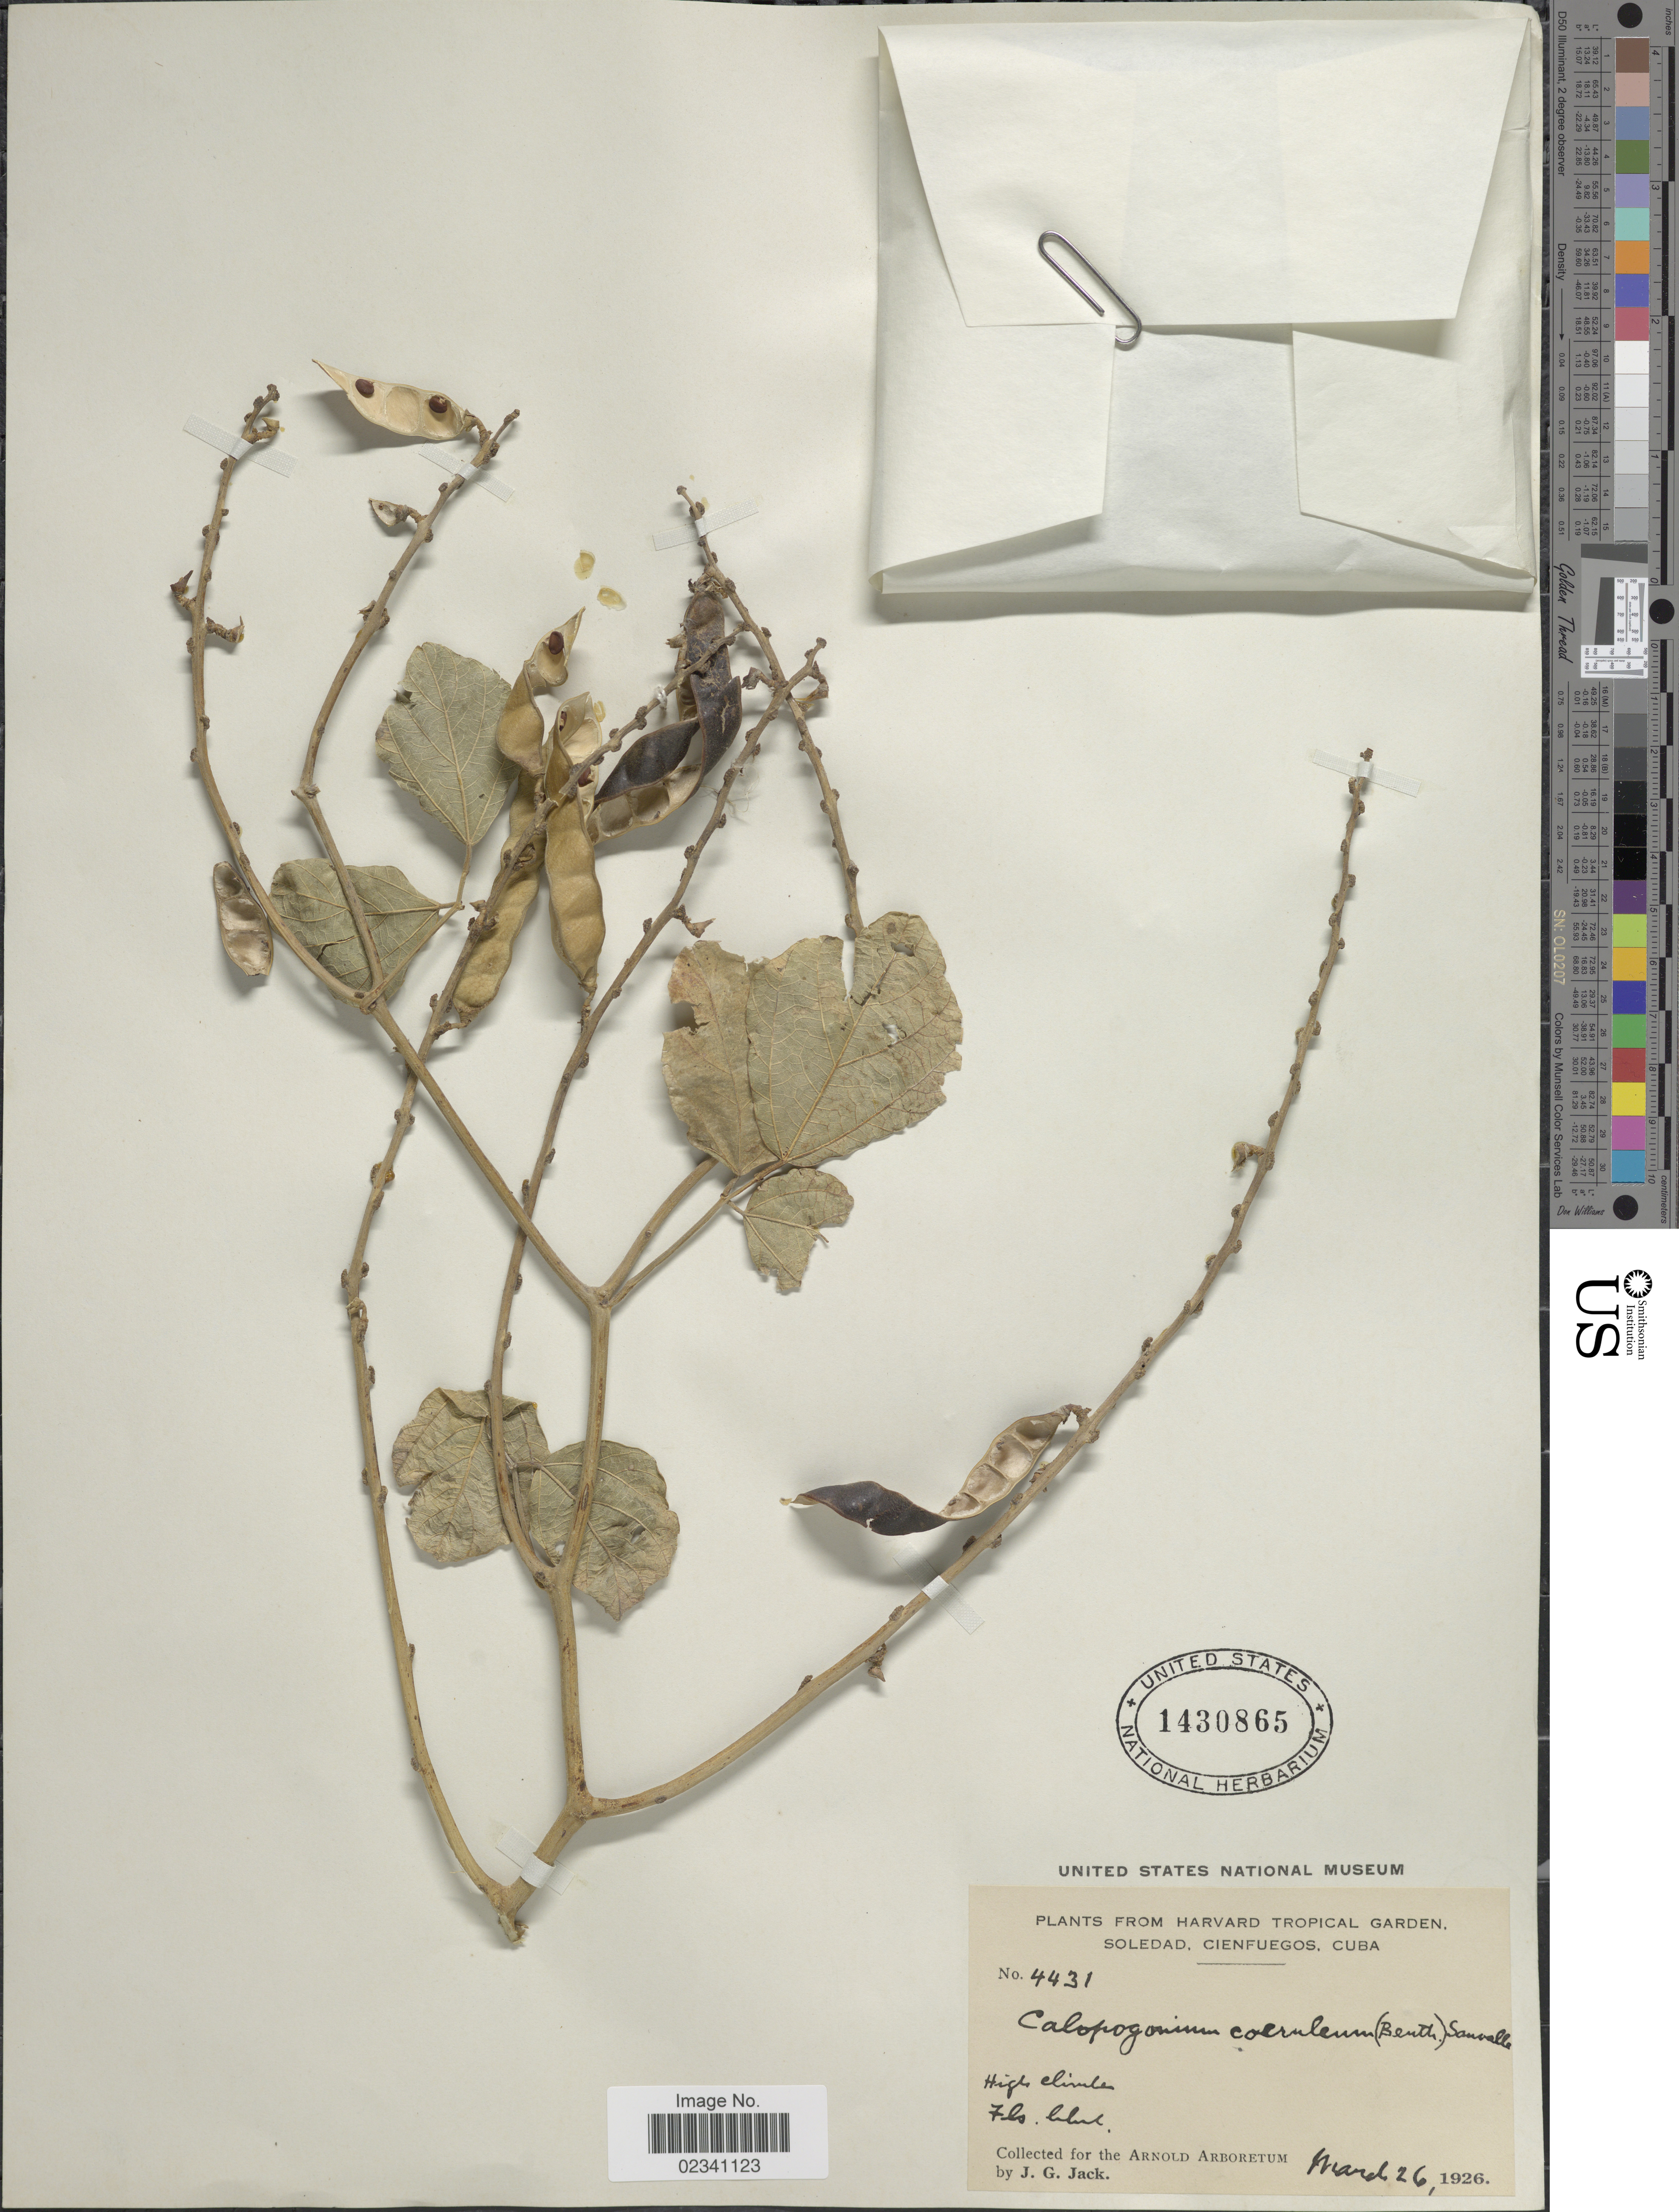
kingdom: Plantae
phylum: Tracheophyta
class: Magnoliopsida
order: Fabales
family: Fabaceae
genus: Calopogonium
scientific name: Calopogonium caeruleum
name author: (Benth.) C. Wright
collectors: J. G. Jack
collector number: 4431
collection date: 1926-03-26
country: Cuba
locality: Harvard Tropical Garden, Soledad, Cienfuegos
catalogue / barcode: US 1430865